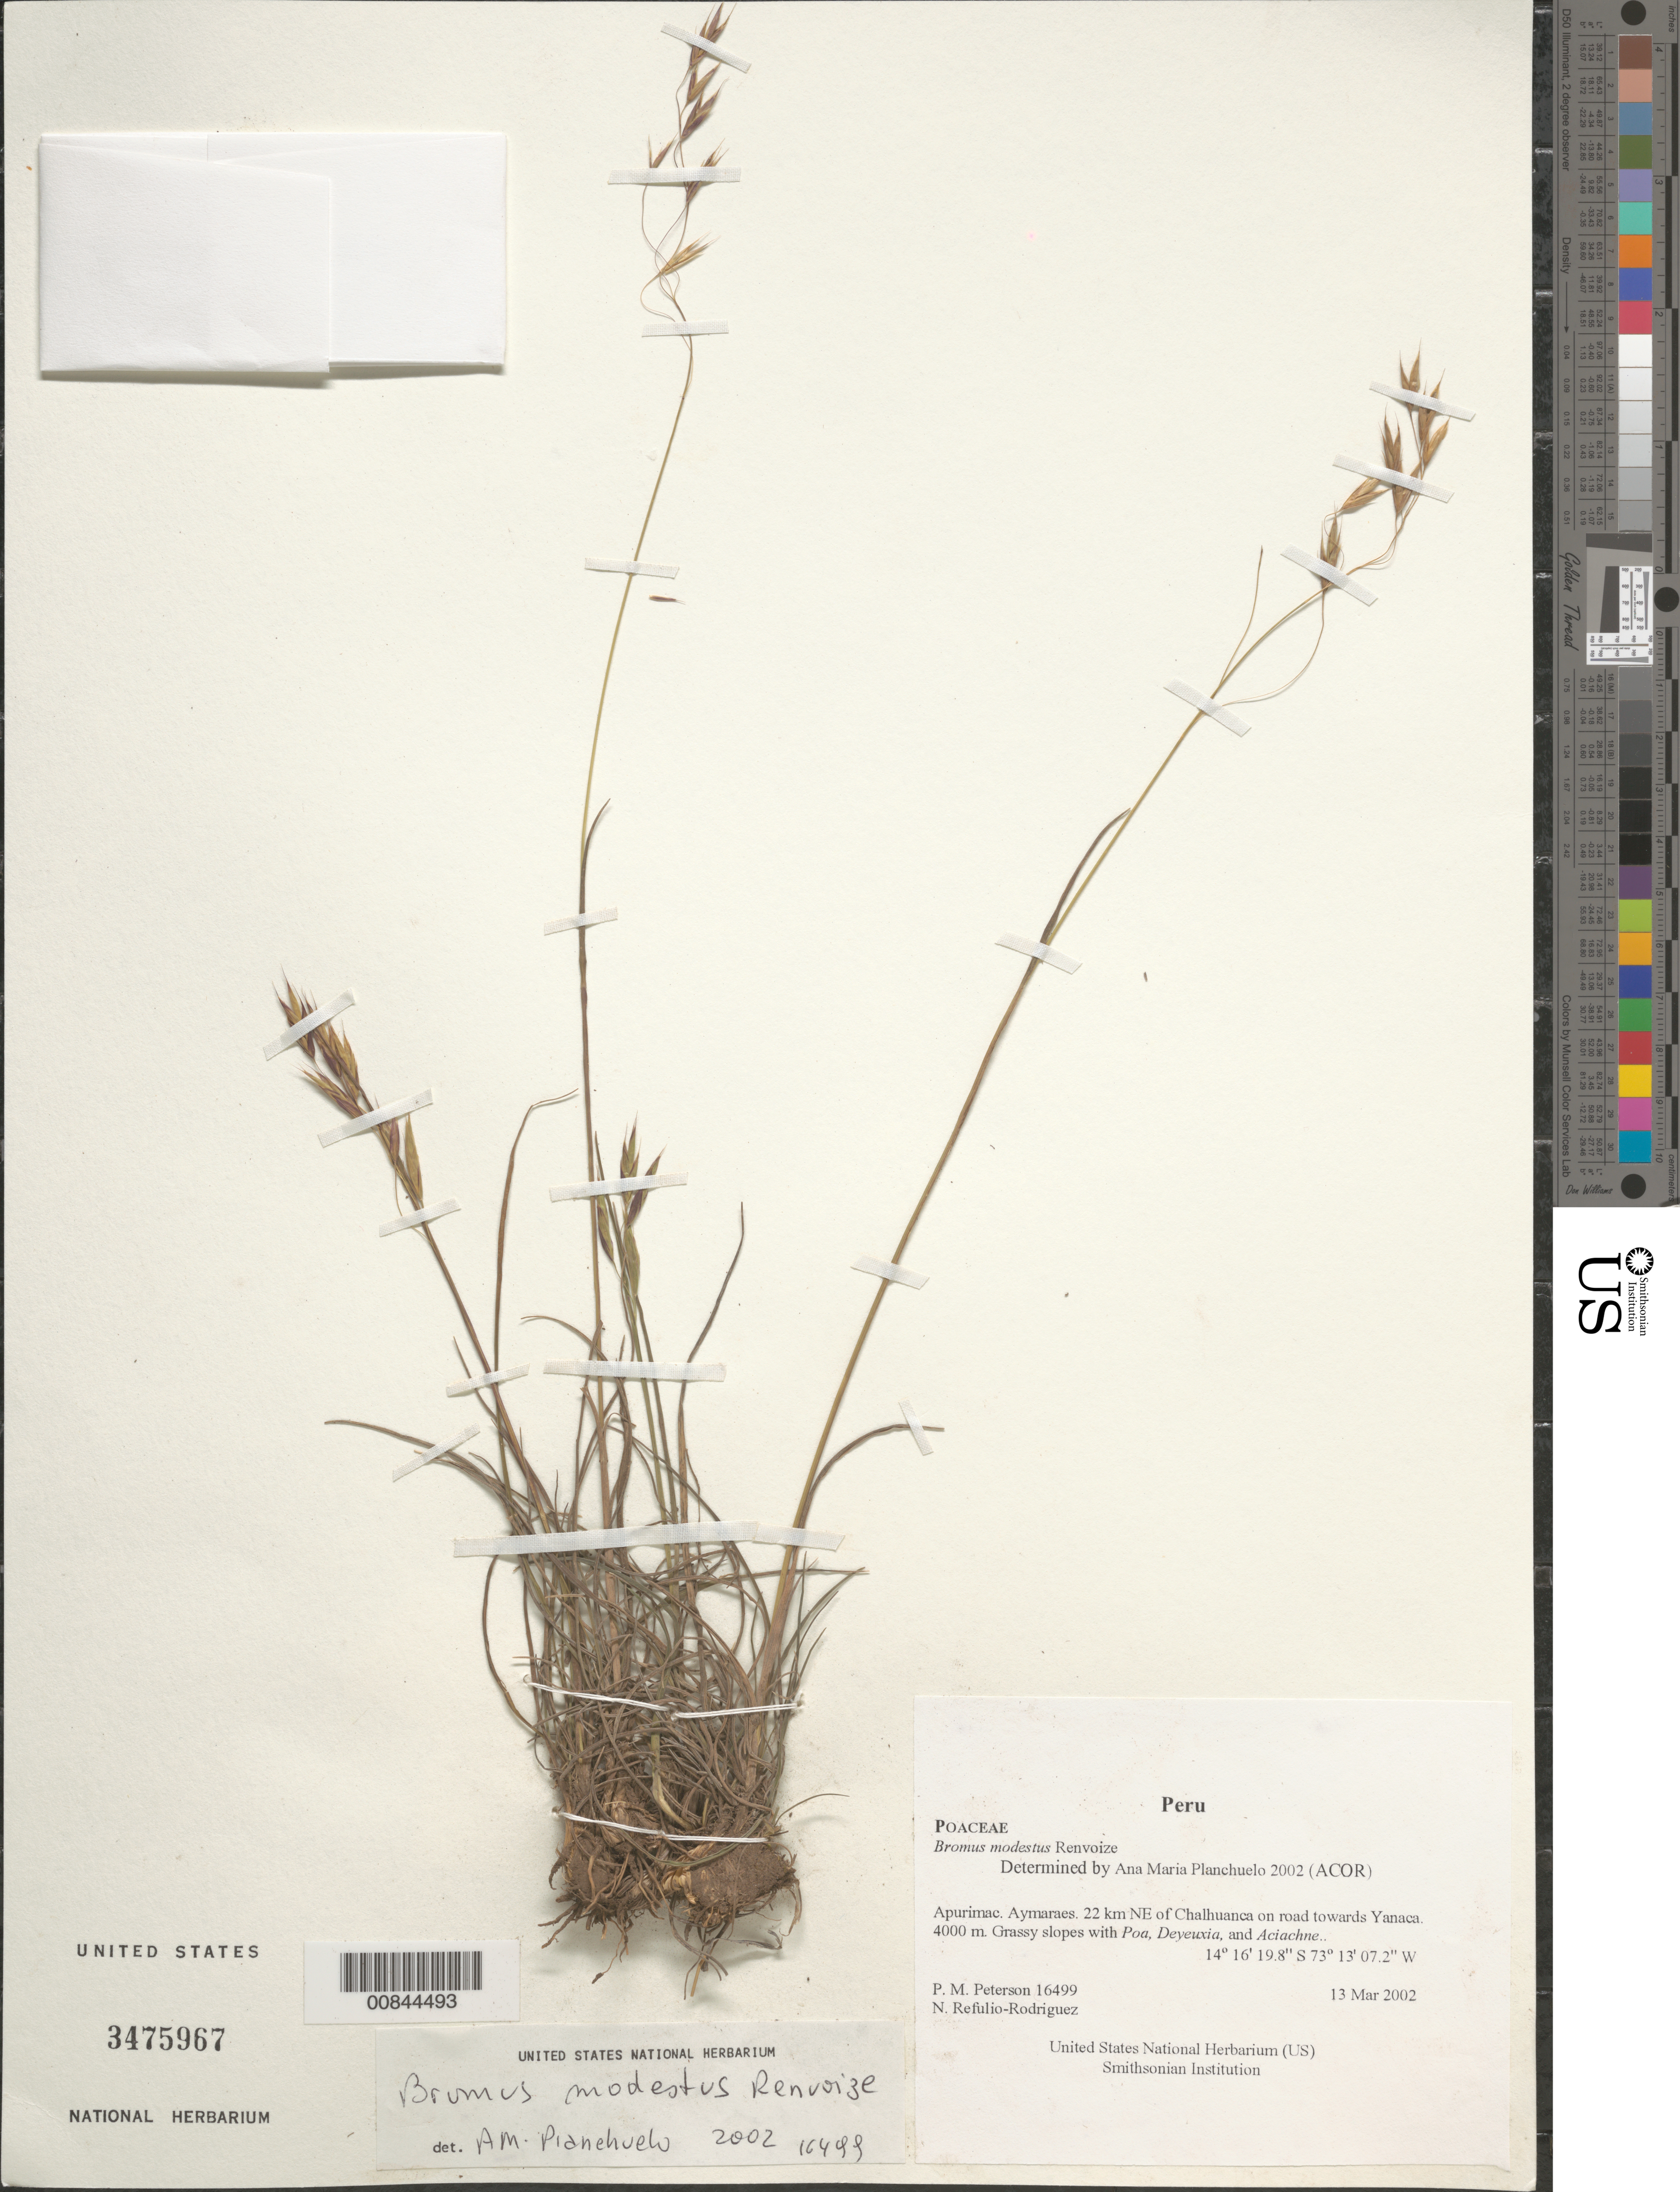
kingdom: Plantae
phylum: Tracheophyta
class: Liliopsida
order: Poales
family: Poaceae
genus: Bromus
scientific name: Bromus modestus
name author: Renvoize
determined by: Planchuelo, A. M.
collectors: P. M. Peterson & N. Refulio-Rodríguez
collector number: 16499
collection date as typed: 13 Mar 2002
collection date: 2002-03-13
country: Peru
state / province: Apurímac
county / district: Aymaraes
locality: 22 km NE of Chalhuanca on road towards Yanaca.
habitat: Grassy slopes with ~Poa, Deyeuxia, and Aciachne~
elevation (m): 4000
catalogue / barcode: US 3475967